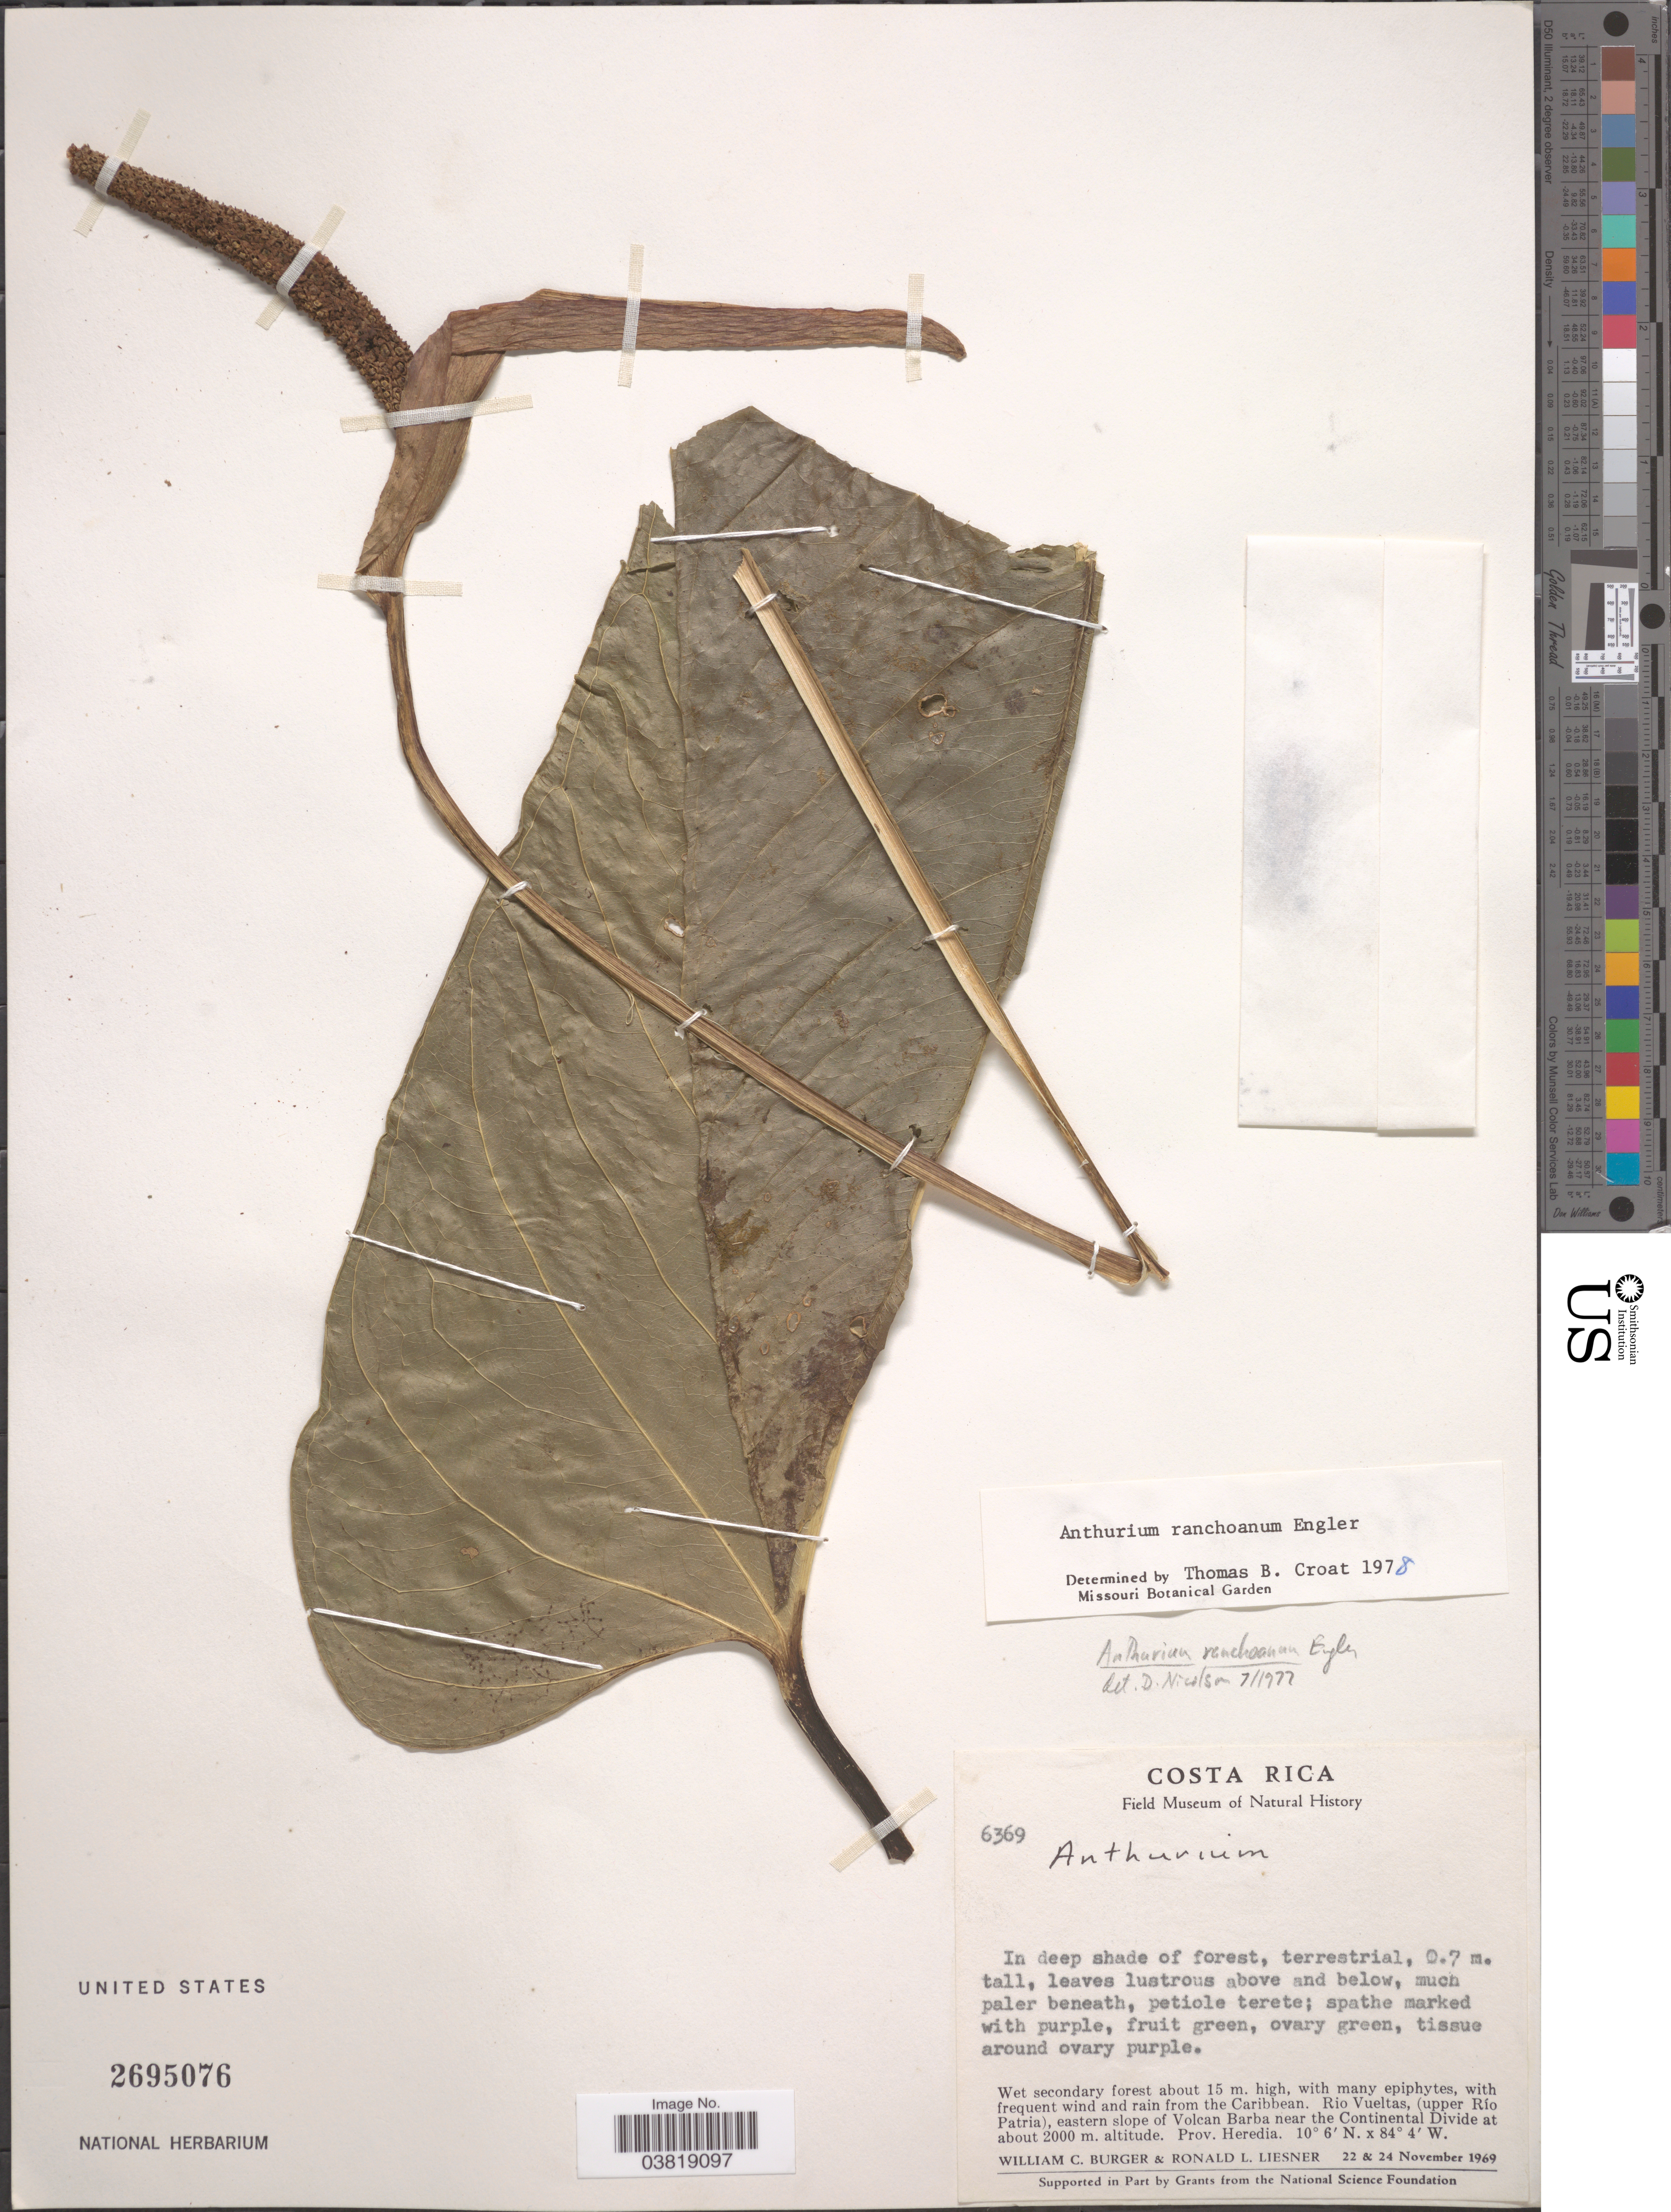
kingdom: Plantae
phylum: Tracheophyta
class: Liliopsida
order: Alismatales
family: Araceae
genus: Anthurium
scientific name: Anthurium ranchoanum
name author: Engl.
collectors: W. Burger & R. L. Liesner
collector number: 6369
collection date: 1969-11-22/1969-11-24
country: Costa Rica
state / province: Heredia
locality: Rio Vueltas, (upper Río Patria), eastern slope of Volcan Barba near the Continental Divide.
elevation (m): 2000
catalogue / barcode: US 2695076